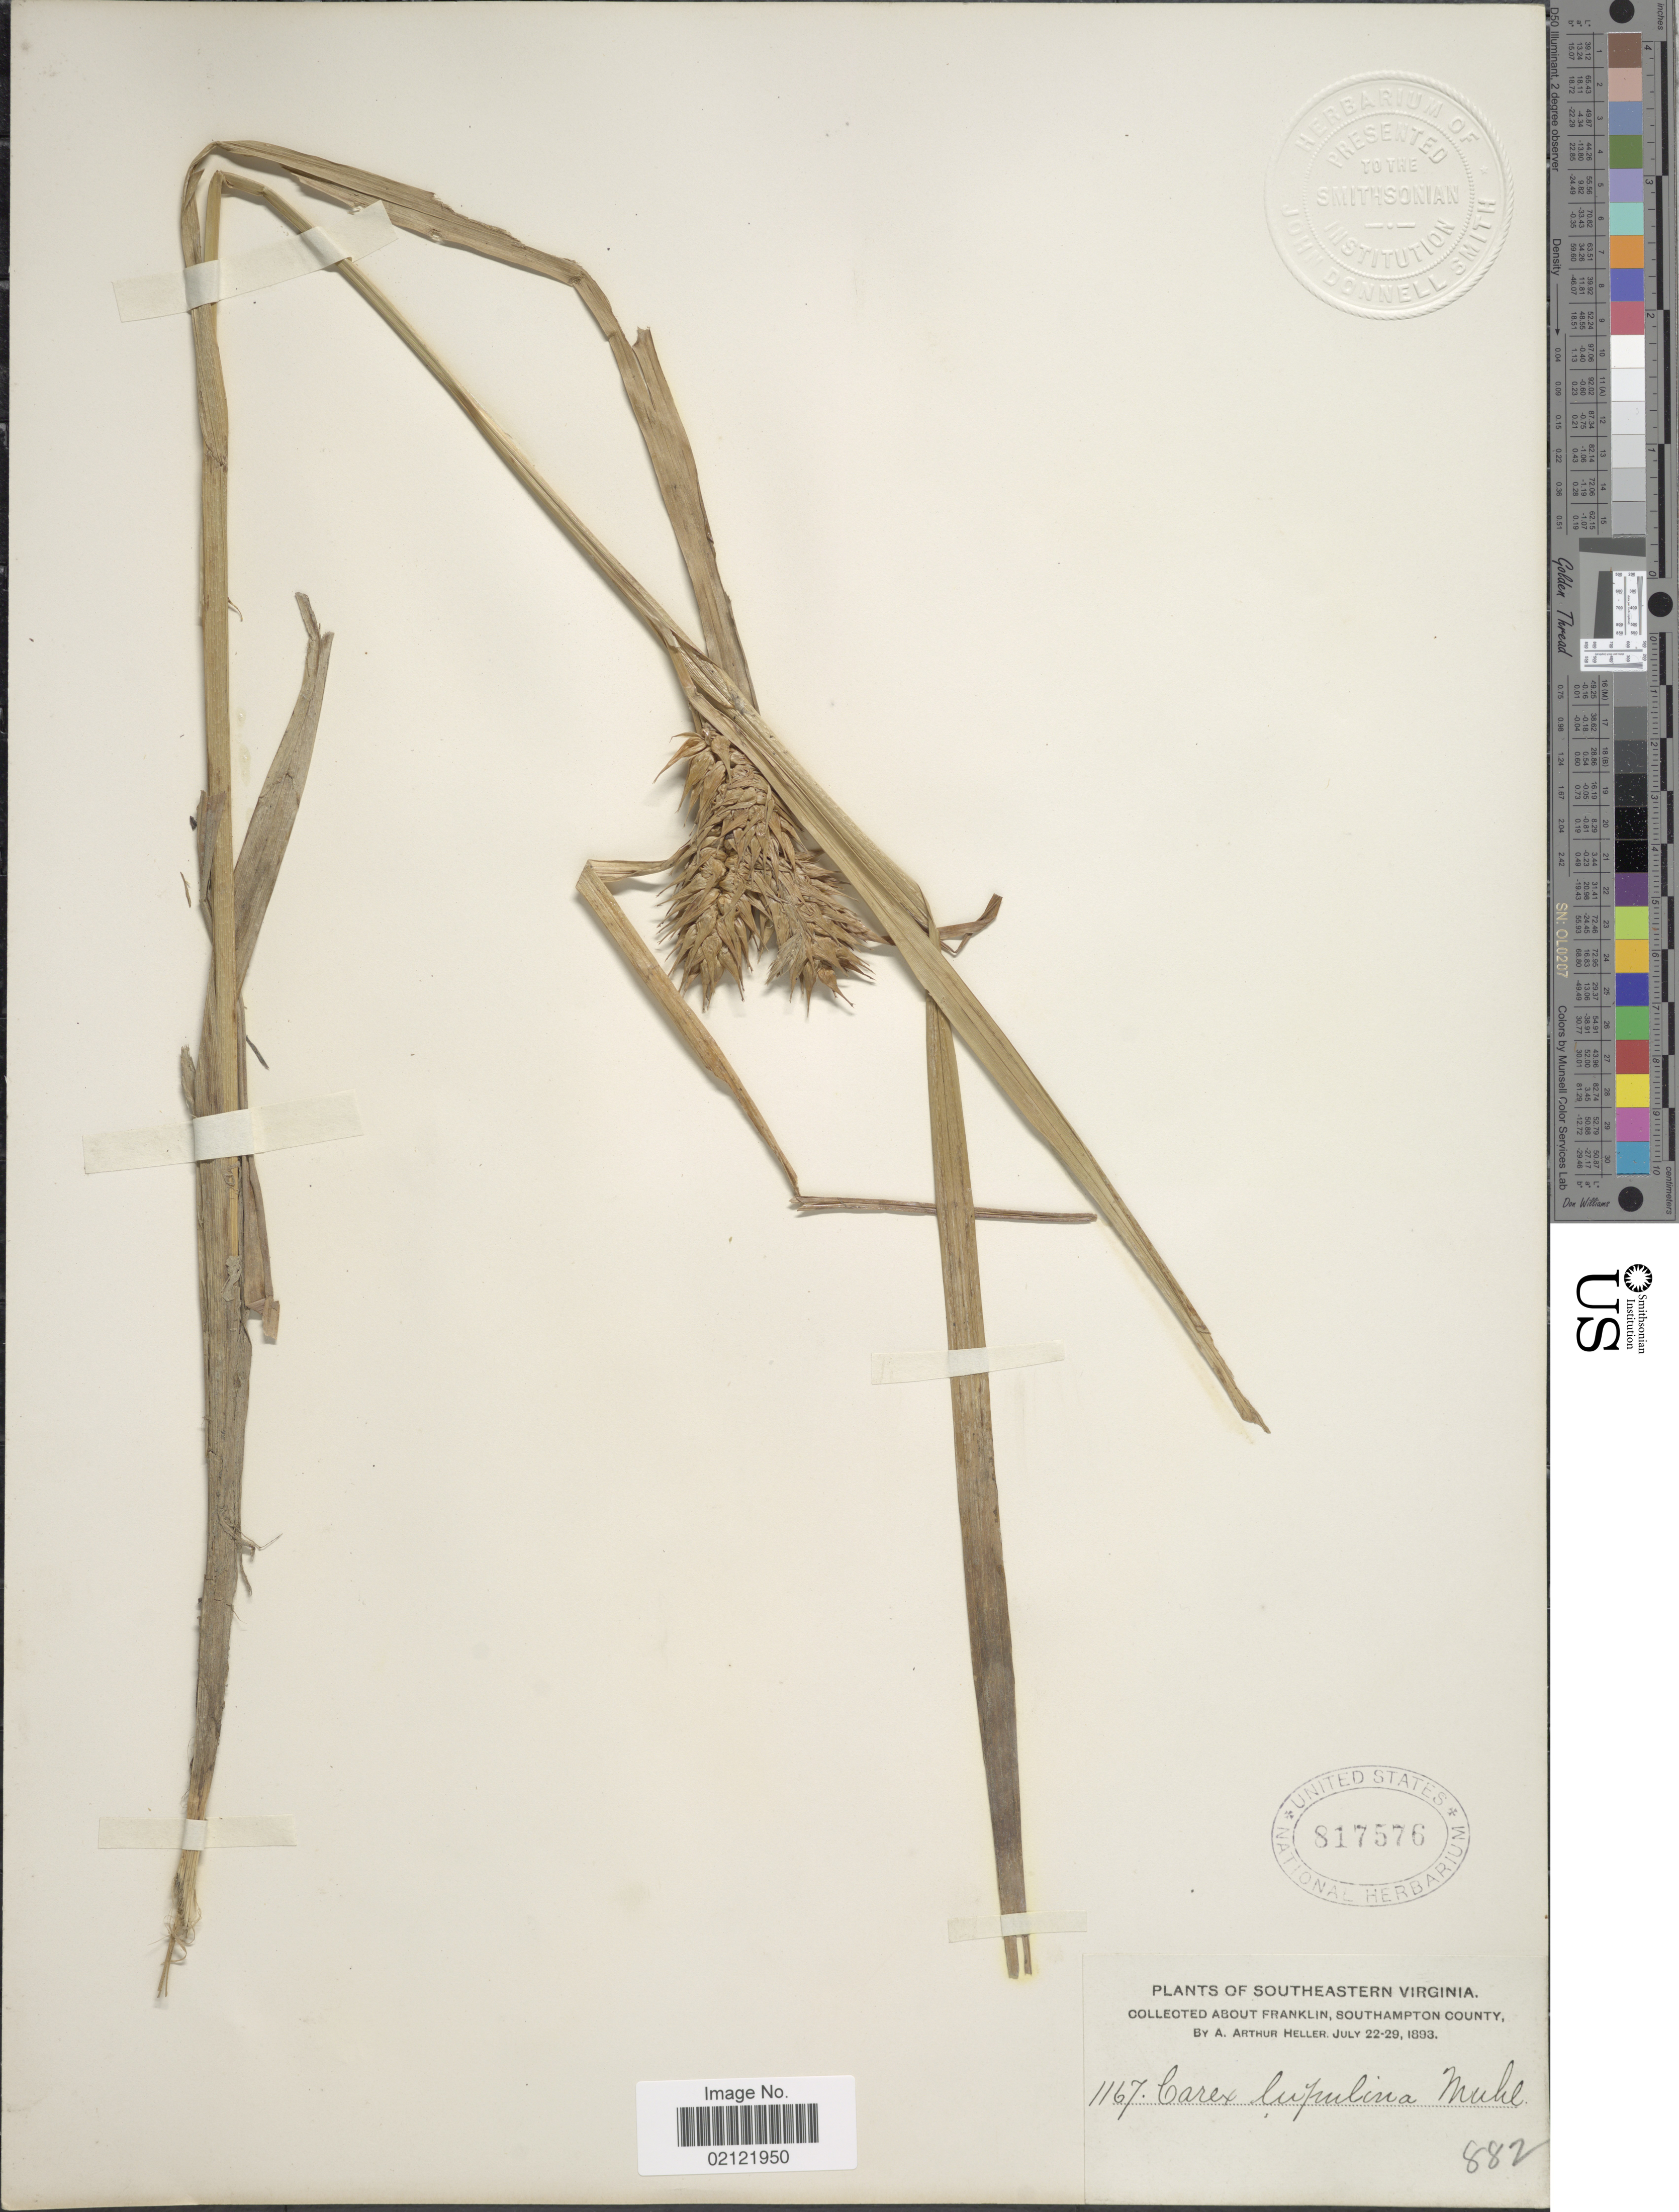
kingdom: Plantae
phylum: Tracheophyta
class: Liliopsida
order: Poales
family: Cyperaceae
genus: Carex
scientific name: Carex lupulina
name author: Muhl. ex Willd.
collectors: A. A. Heller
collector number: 1167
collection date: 1893-07-22/1893-07-29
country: United States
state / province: Virginia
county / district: Southampton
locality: Southeastern Virginia. Collected about Franklin, Southampton County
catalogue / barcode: US 817576